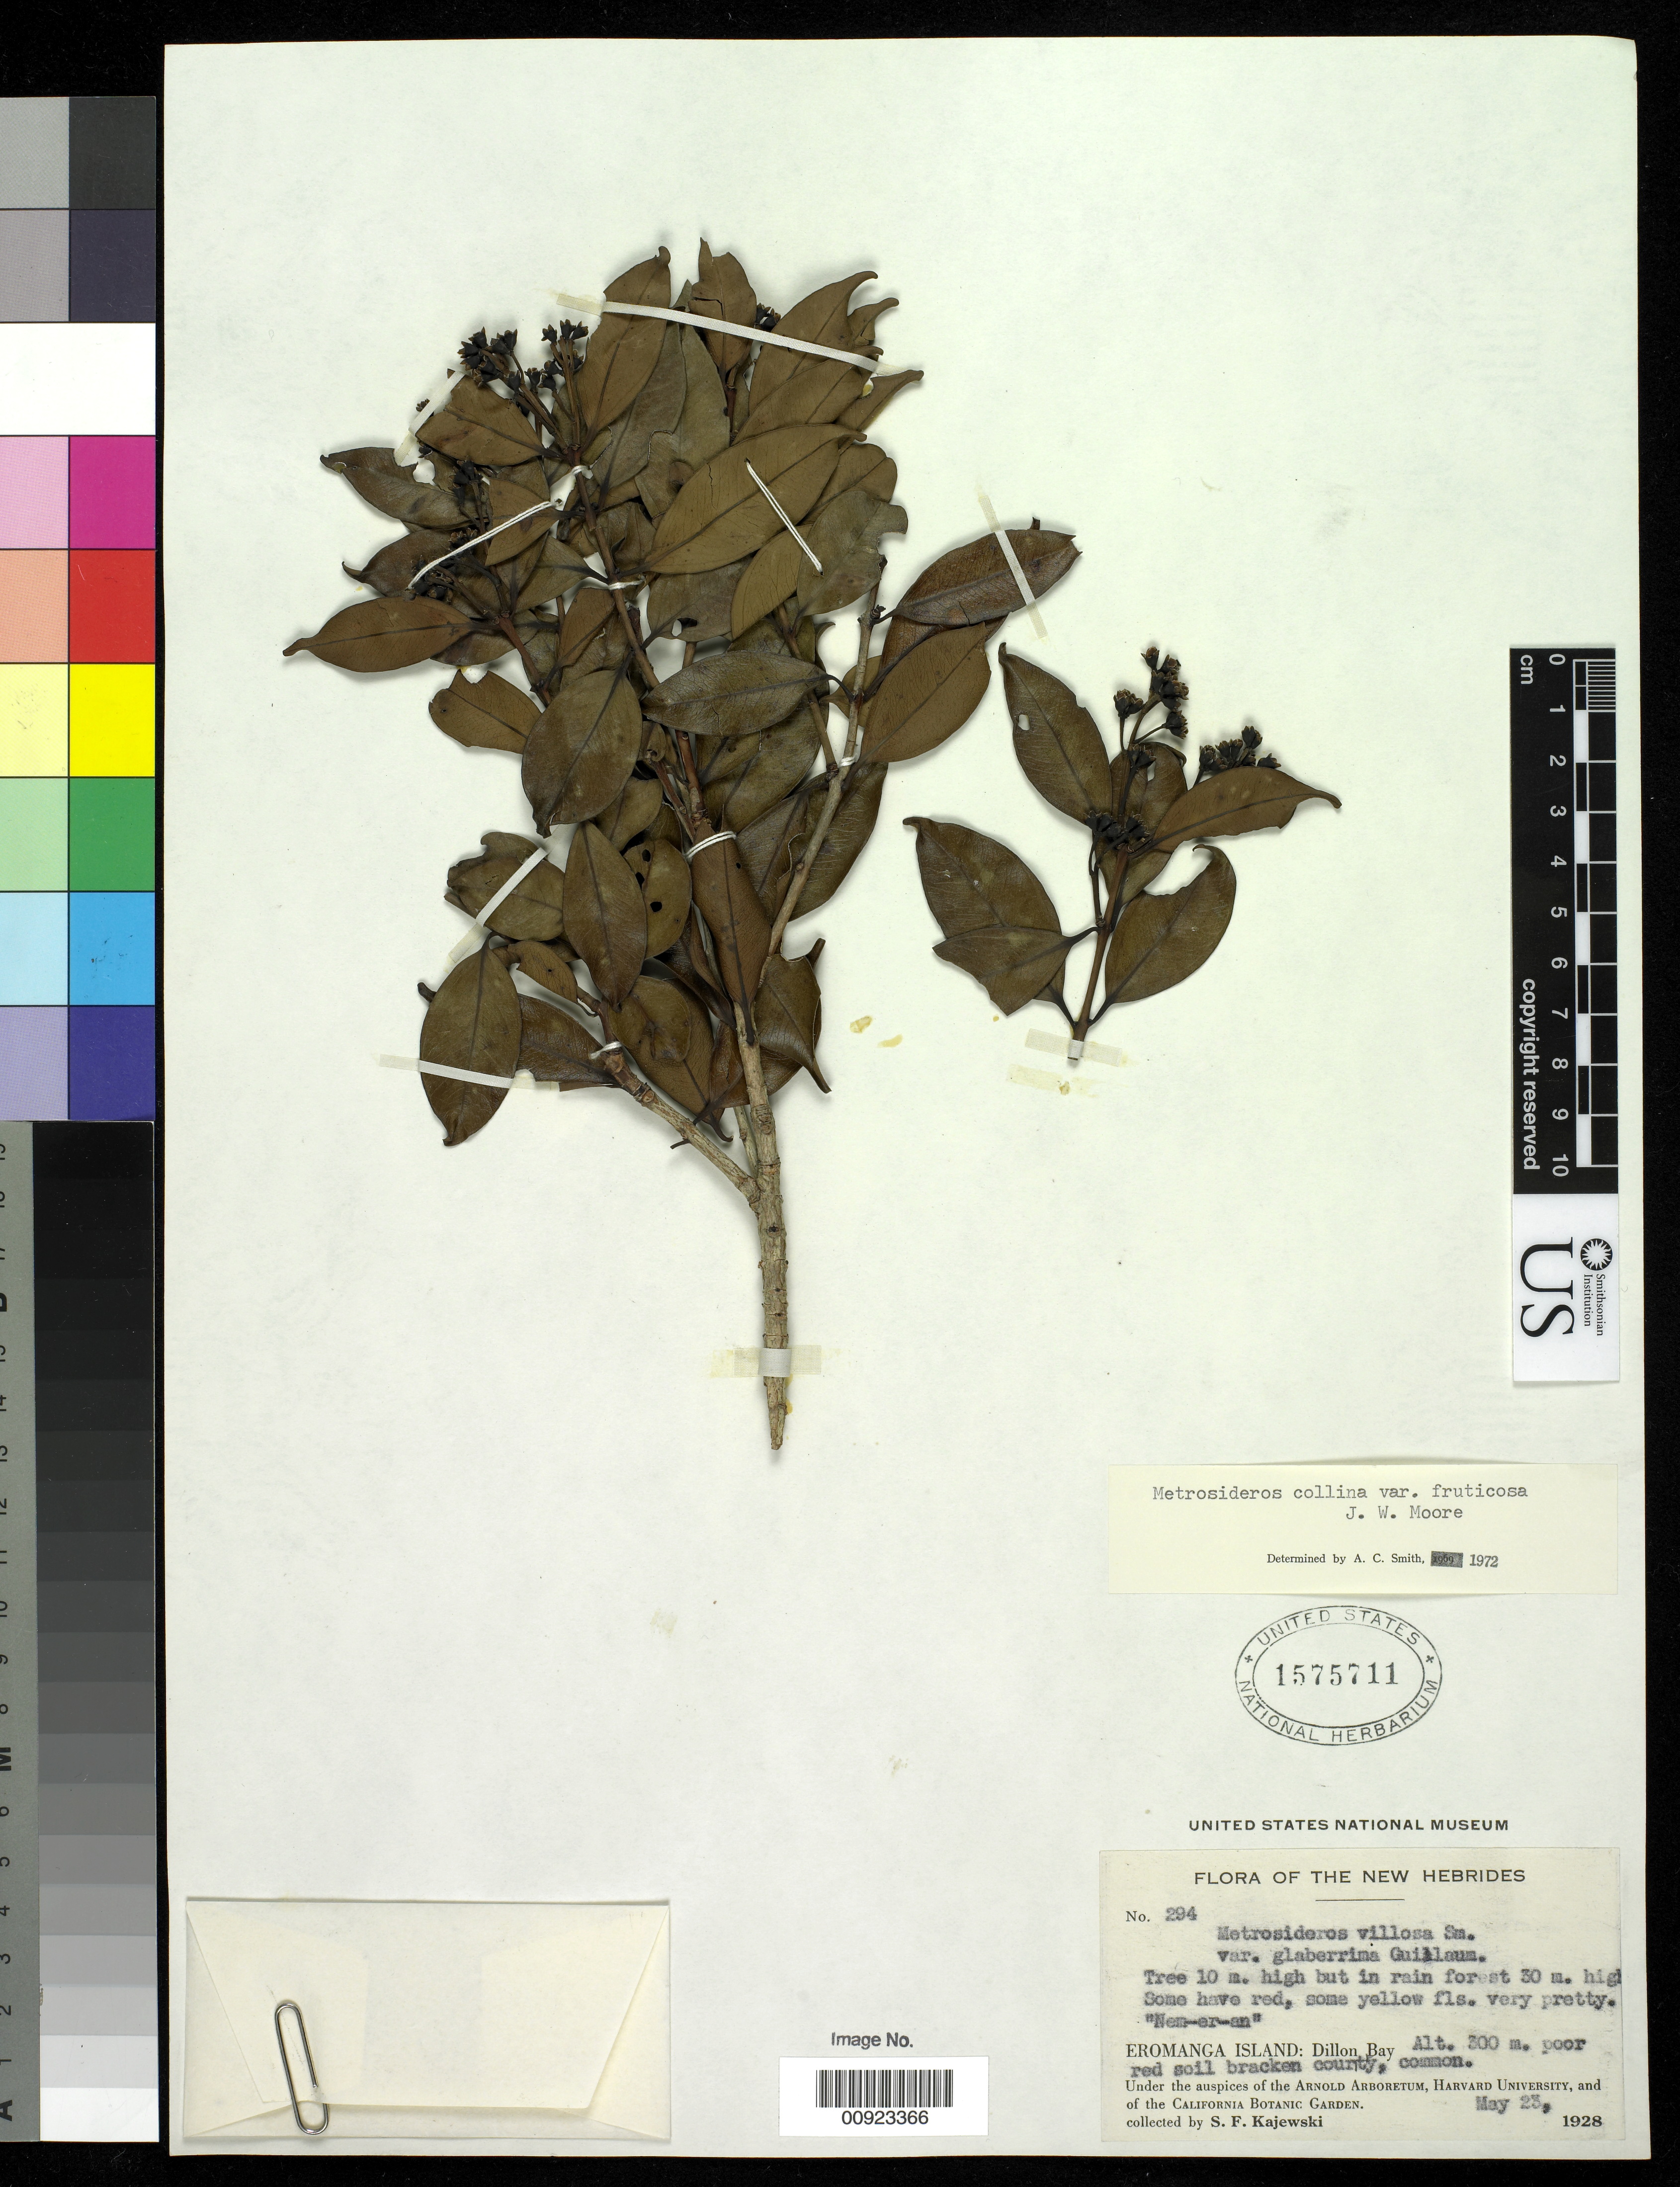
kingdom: Plantae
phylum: Tracheophyta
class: Magnoliopsida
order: Myrtales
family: Myrtaceae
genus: Metrosideros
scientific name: Metrosideros collina var. fruticosa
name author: J.W. Moore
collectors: S. Kajewski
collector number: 294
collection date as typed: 23 May 1928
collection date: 1928-05-23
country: Vanuatu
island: Erromango [Eromanga]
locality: Dillon Bay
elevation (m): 300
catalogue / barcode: US 1575711